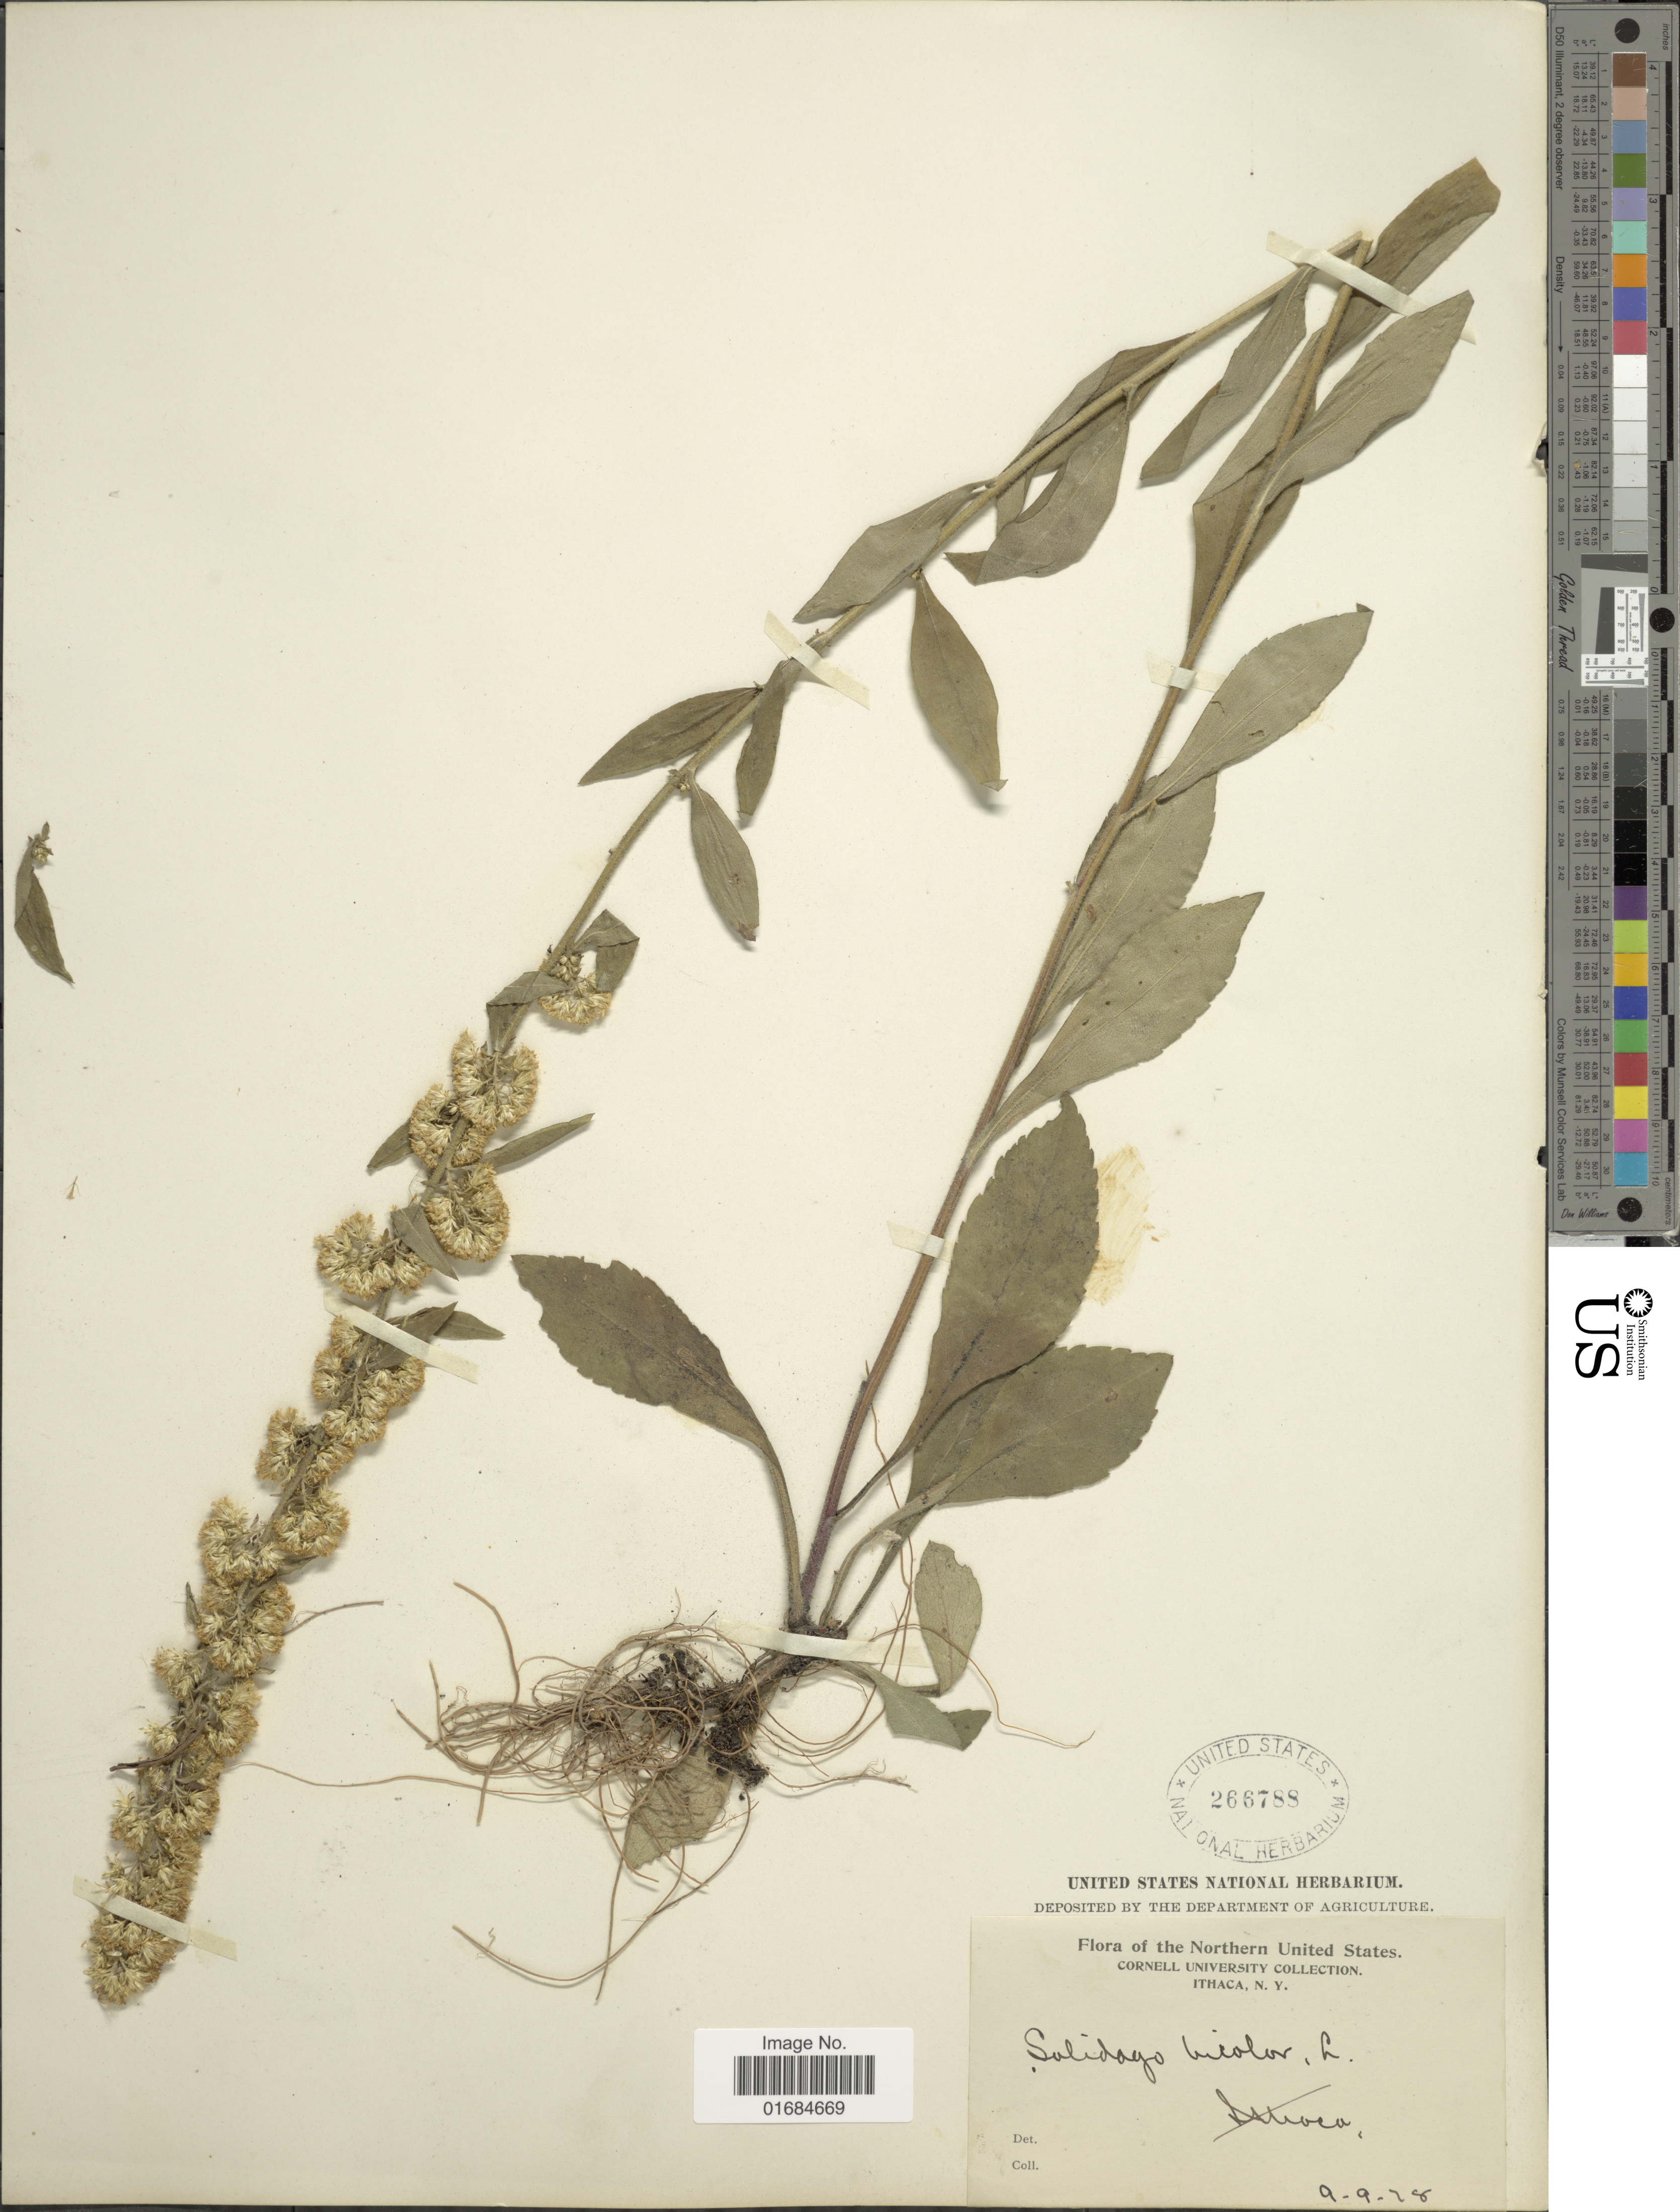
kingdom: Plantae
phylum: Tracheophyta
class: Magnoliopsida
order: Asterales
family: Asteraceae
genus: Solidago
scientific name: Solidago bicolor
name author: L.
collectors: Cornell University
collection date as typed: Transcribed d/m/y: 9/9/28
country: United States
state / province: New York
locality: Ithaca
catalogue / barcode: US 266788